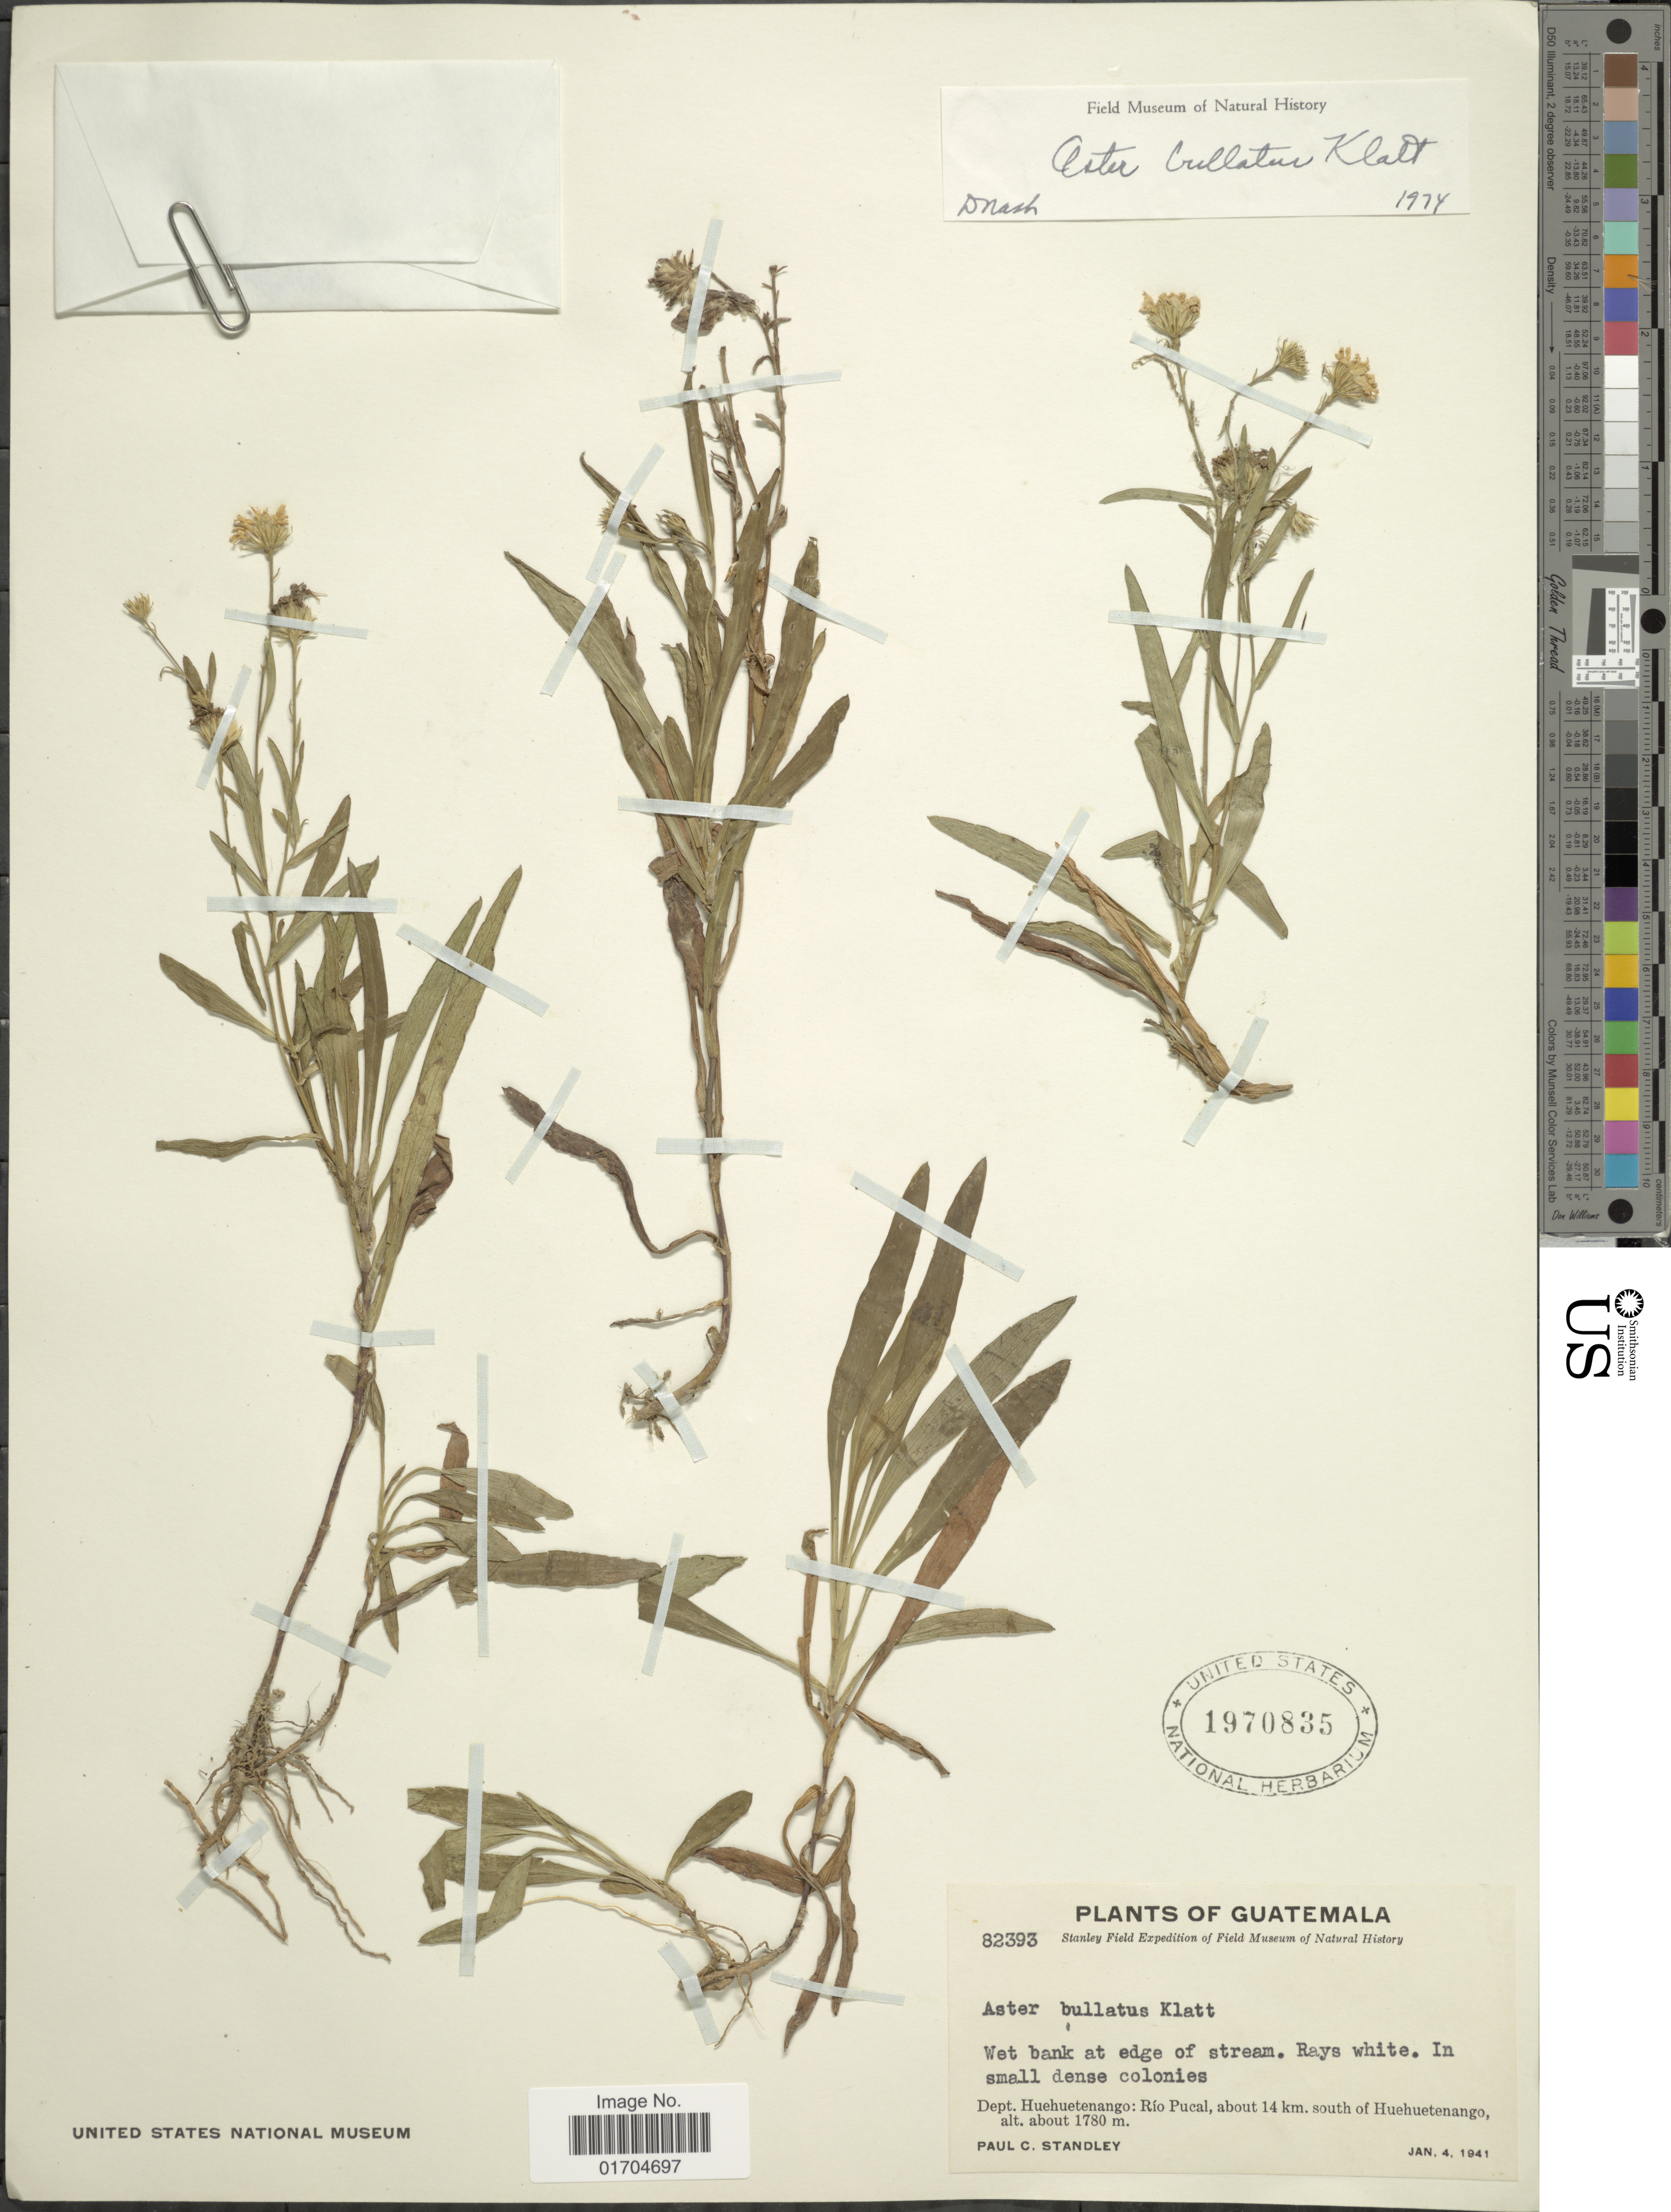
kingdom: Plantae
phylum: Tracheophyta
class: Magnoliopsida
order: Asterales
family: Asteraceae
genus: Symphyotrichum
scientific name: Symphyotrichum bullatum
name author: (Klatt) G.L. Nesom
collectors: P. C. Standley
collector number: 82393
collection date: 1941-01-04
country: Guatemala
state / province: Huehuetenango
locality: Dept. Huehuetenango: Rio Pucal, about 14 km. south of Huehuetenango.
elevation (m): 1780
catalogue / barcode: US 1970835